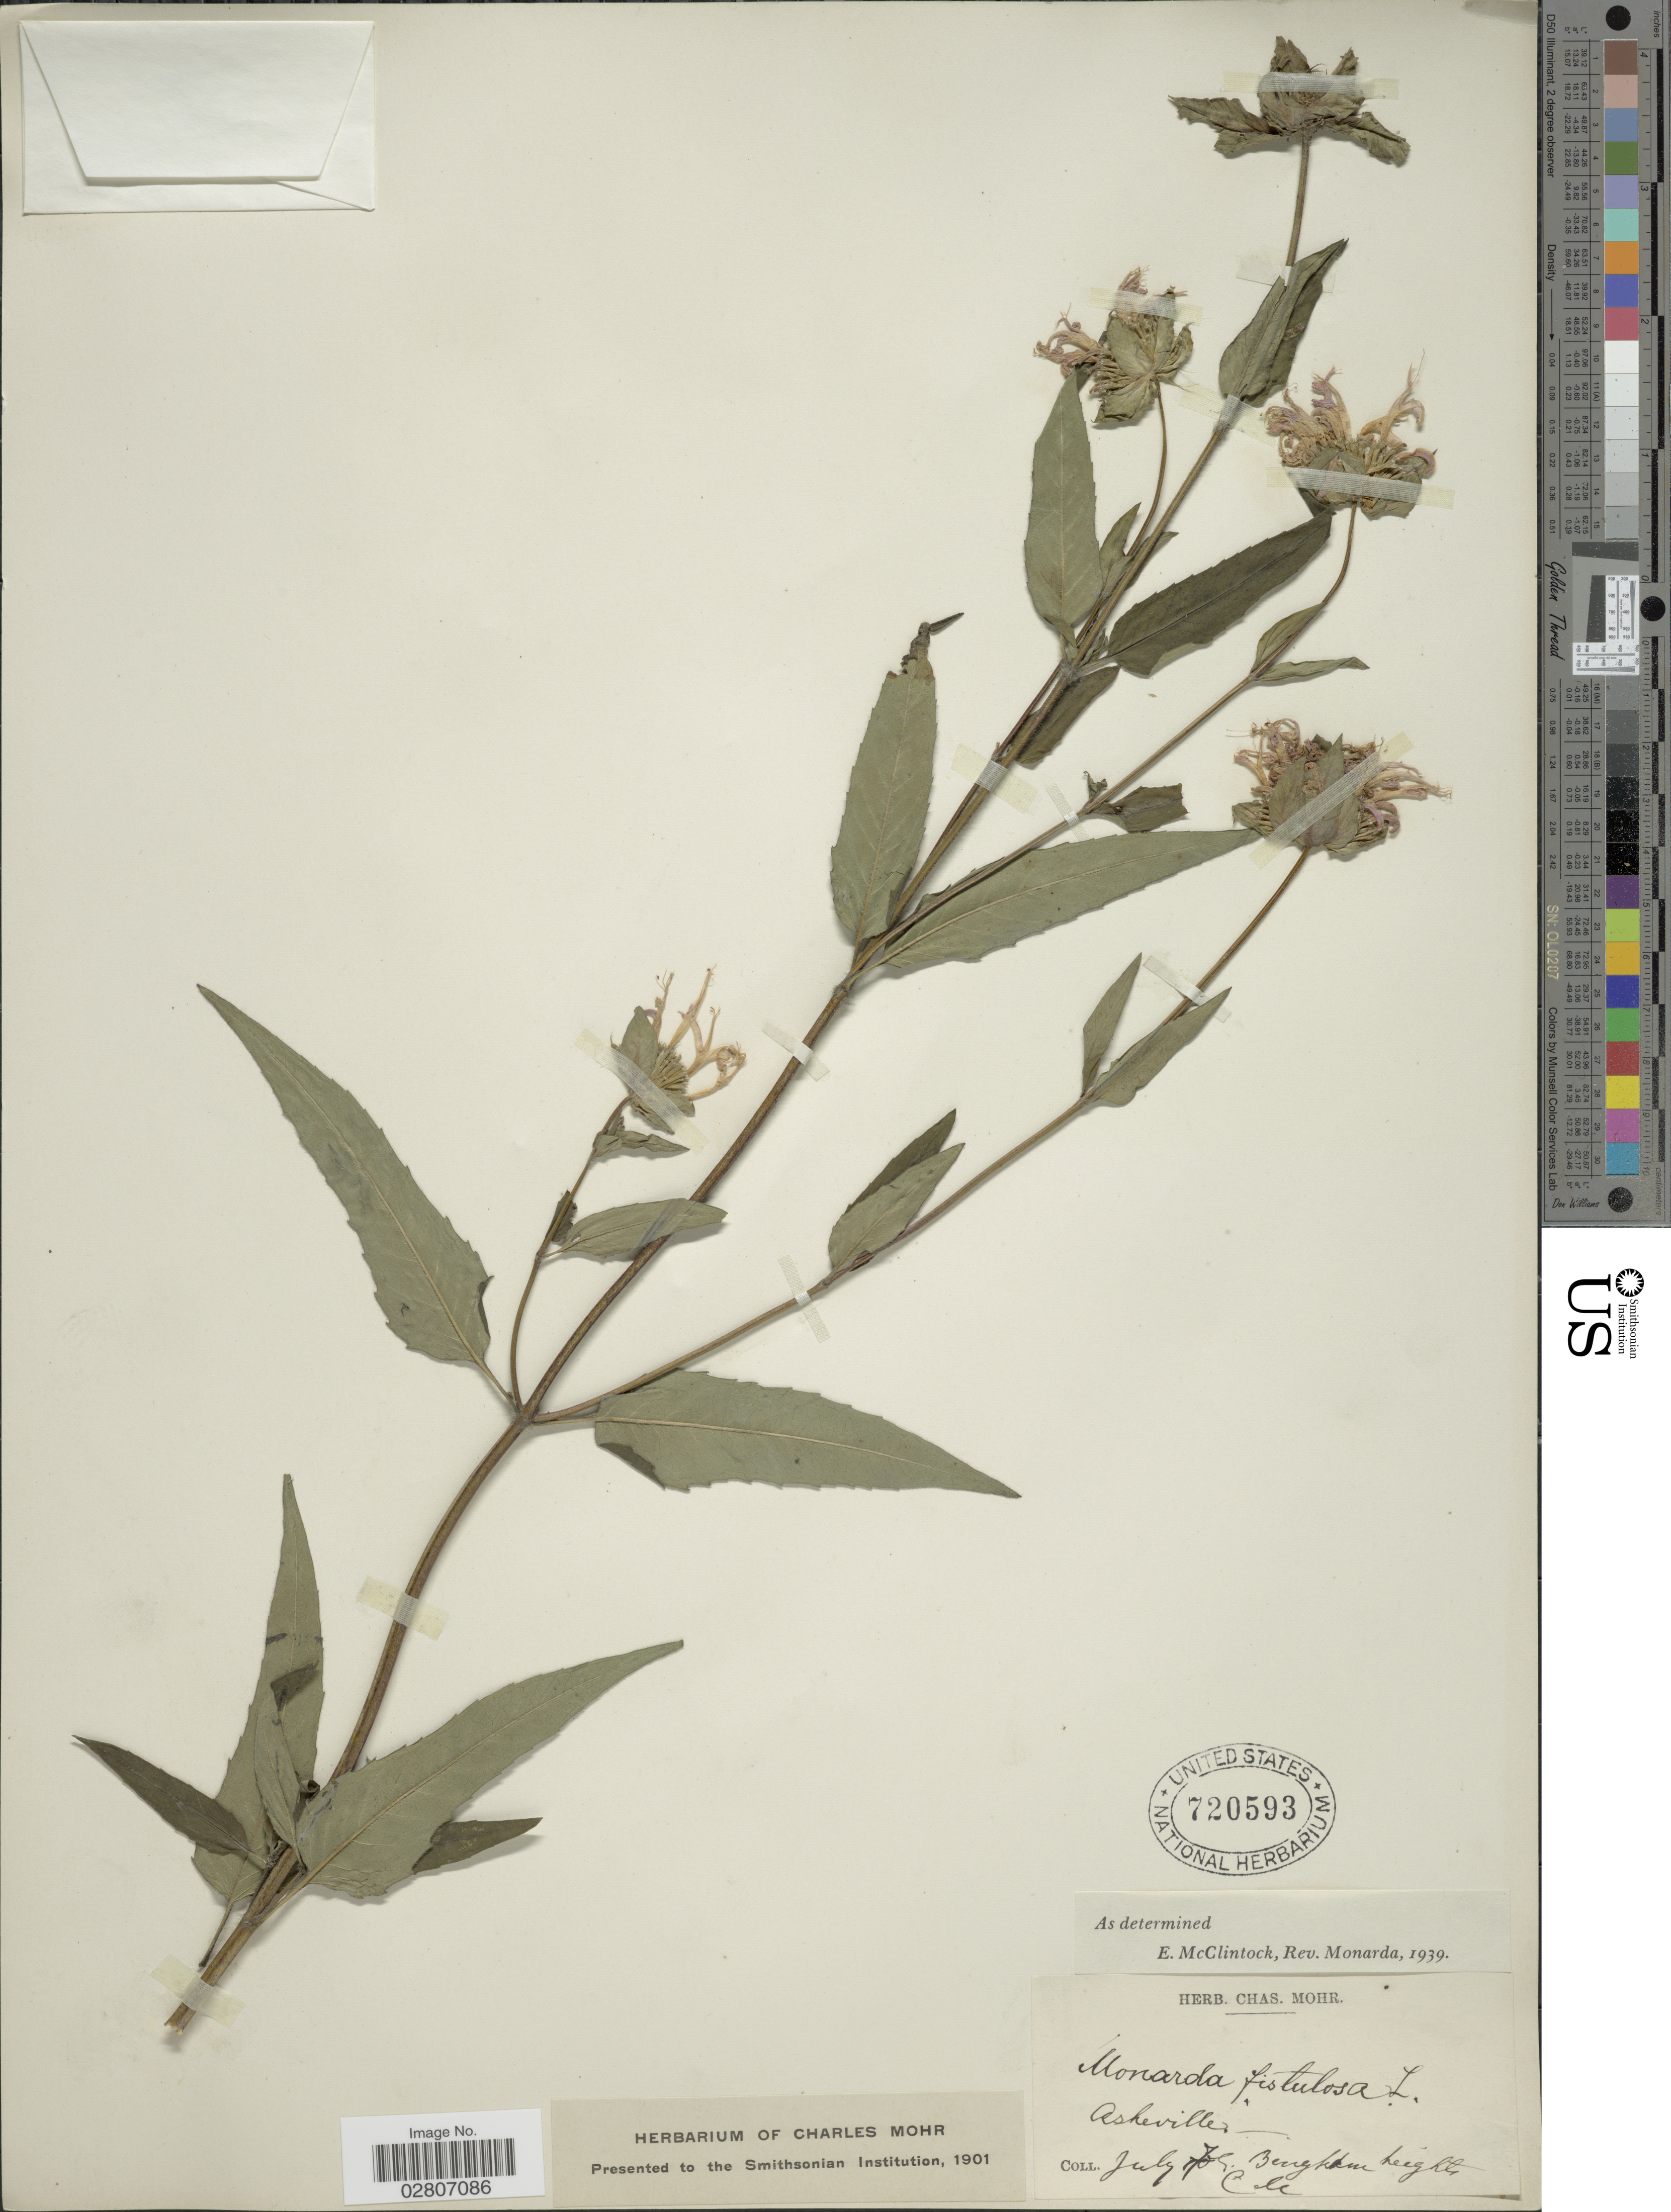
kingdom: Plantae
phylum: Tracheophyta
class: Magnoliopsida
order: Lamiales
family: Lamiaceae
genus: Monarda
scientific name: Monarda fistulosa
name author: L.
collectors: Mohr, C. T. (herbarium)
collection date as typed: Transcribed d/m/y: /7/79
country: United States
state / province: North Carolina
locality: Asheville. Bingham heights.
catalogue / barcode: US 720593